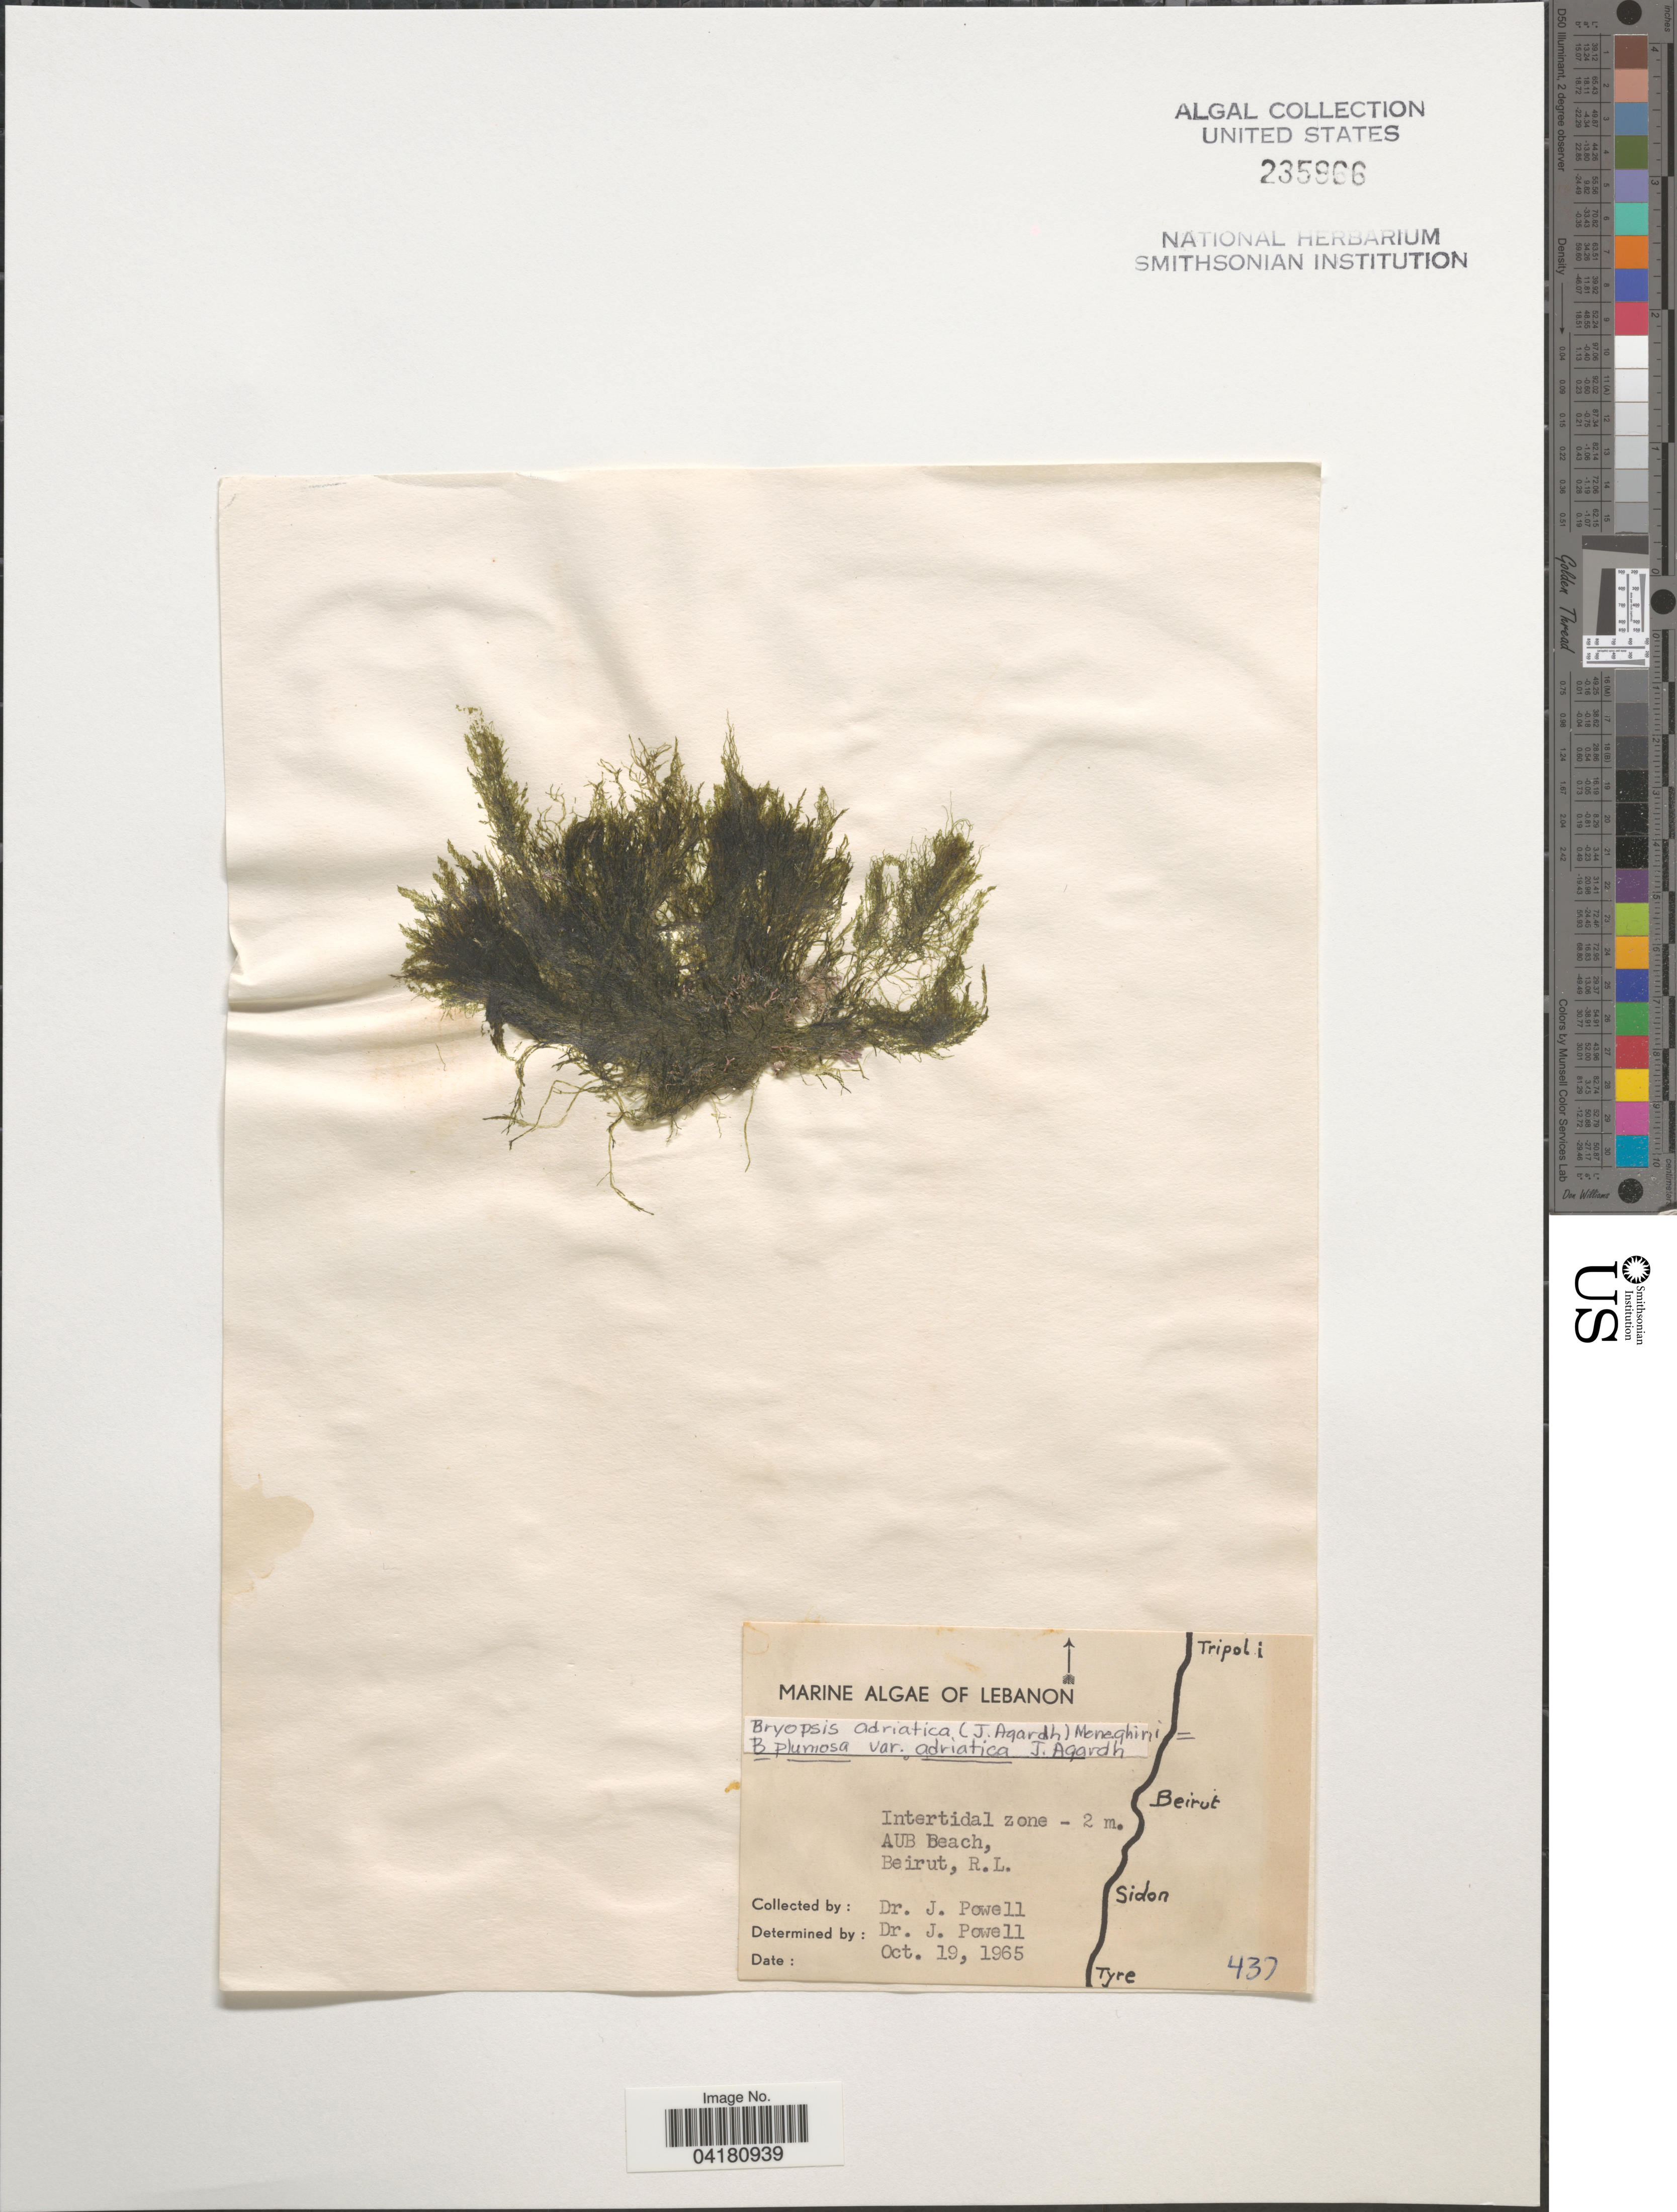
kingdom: Plantae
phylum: Chlorophyta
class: Ulvophyceae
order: Bryopsidales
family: Bryopsidaceae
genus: Bryopsis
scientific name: Bryopsis plumosa var. adriatica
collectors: J. Powell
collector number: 437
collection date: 1965-10-19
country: Lebanon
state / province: Beyrouth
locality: Intertidal zone - 2 m. AUB Beach, Beirut, R.L.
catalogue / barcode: US 235966